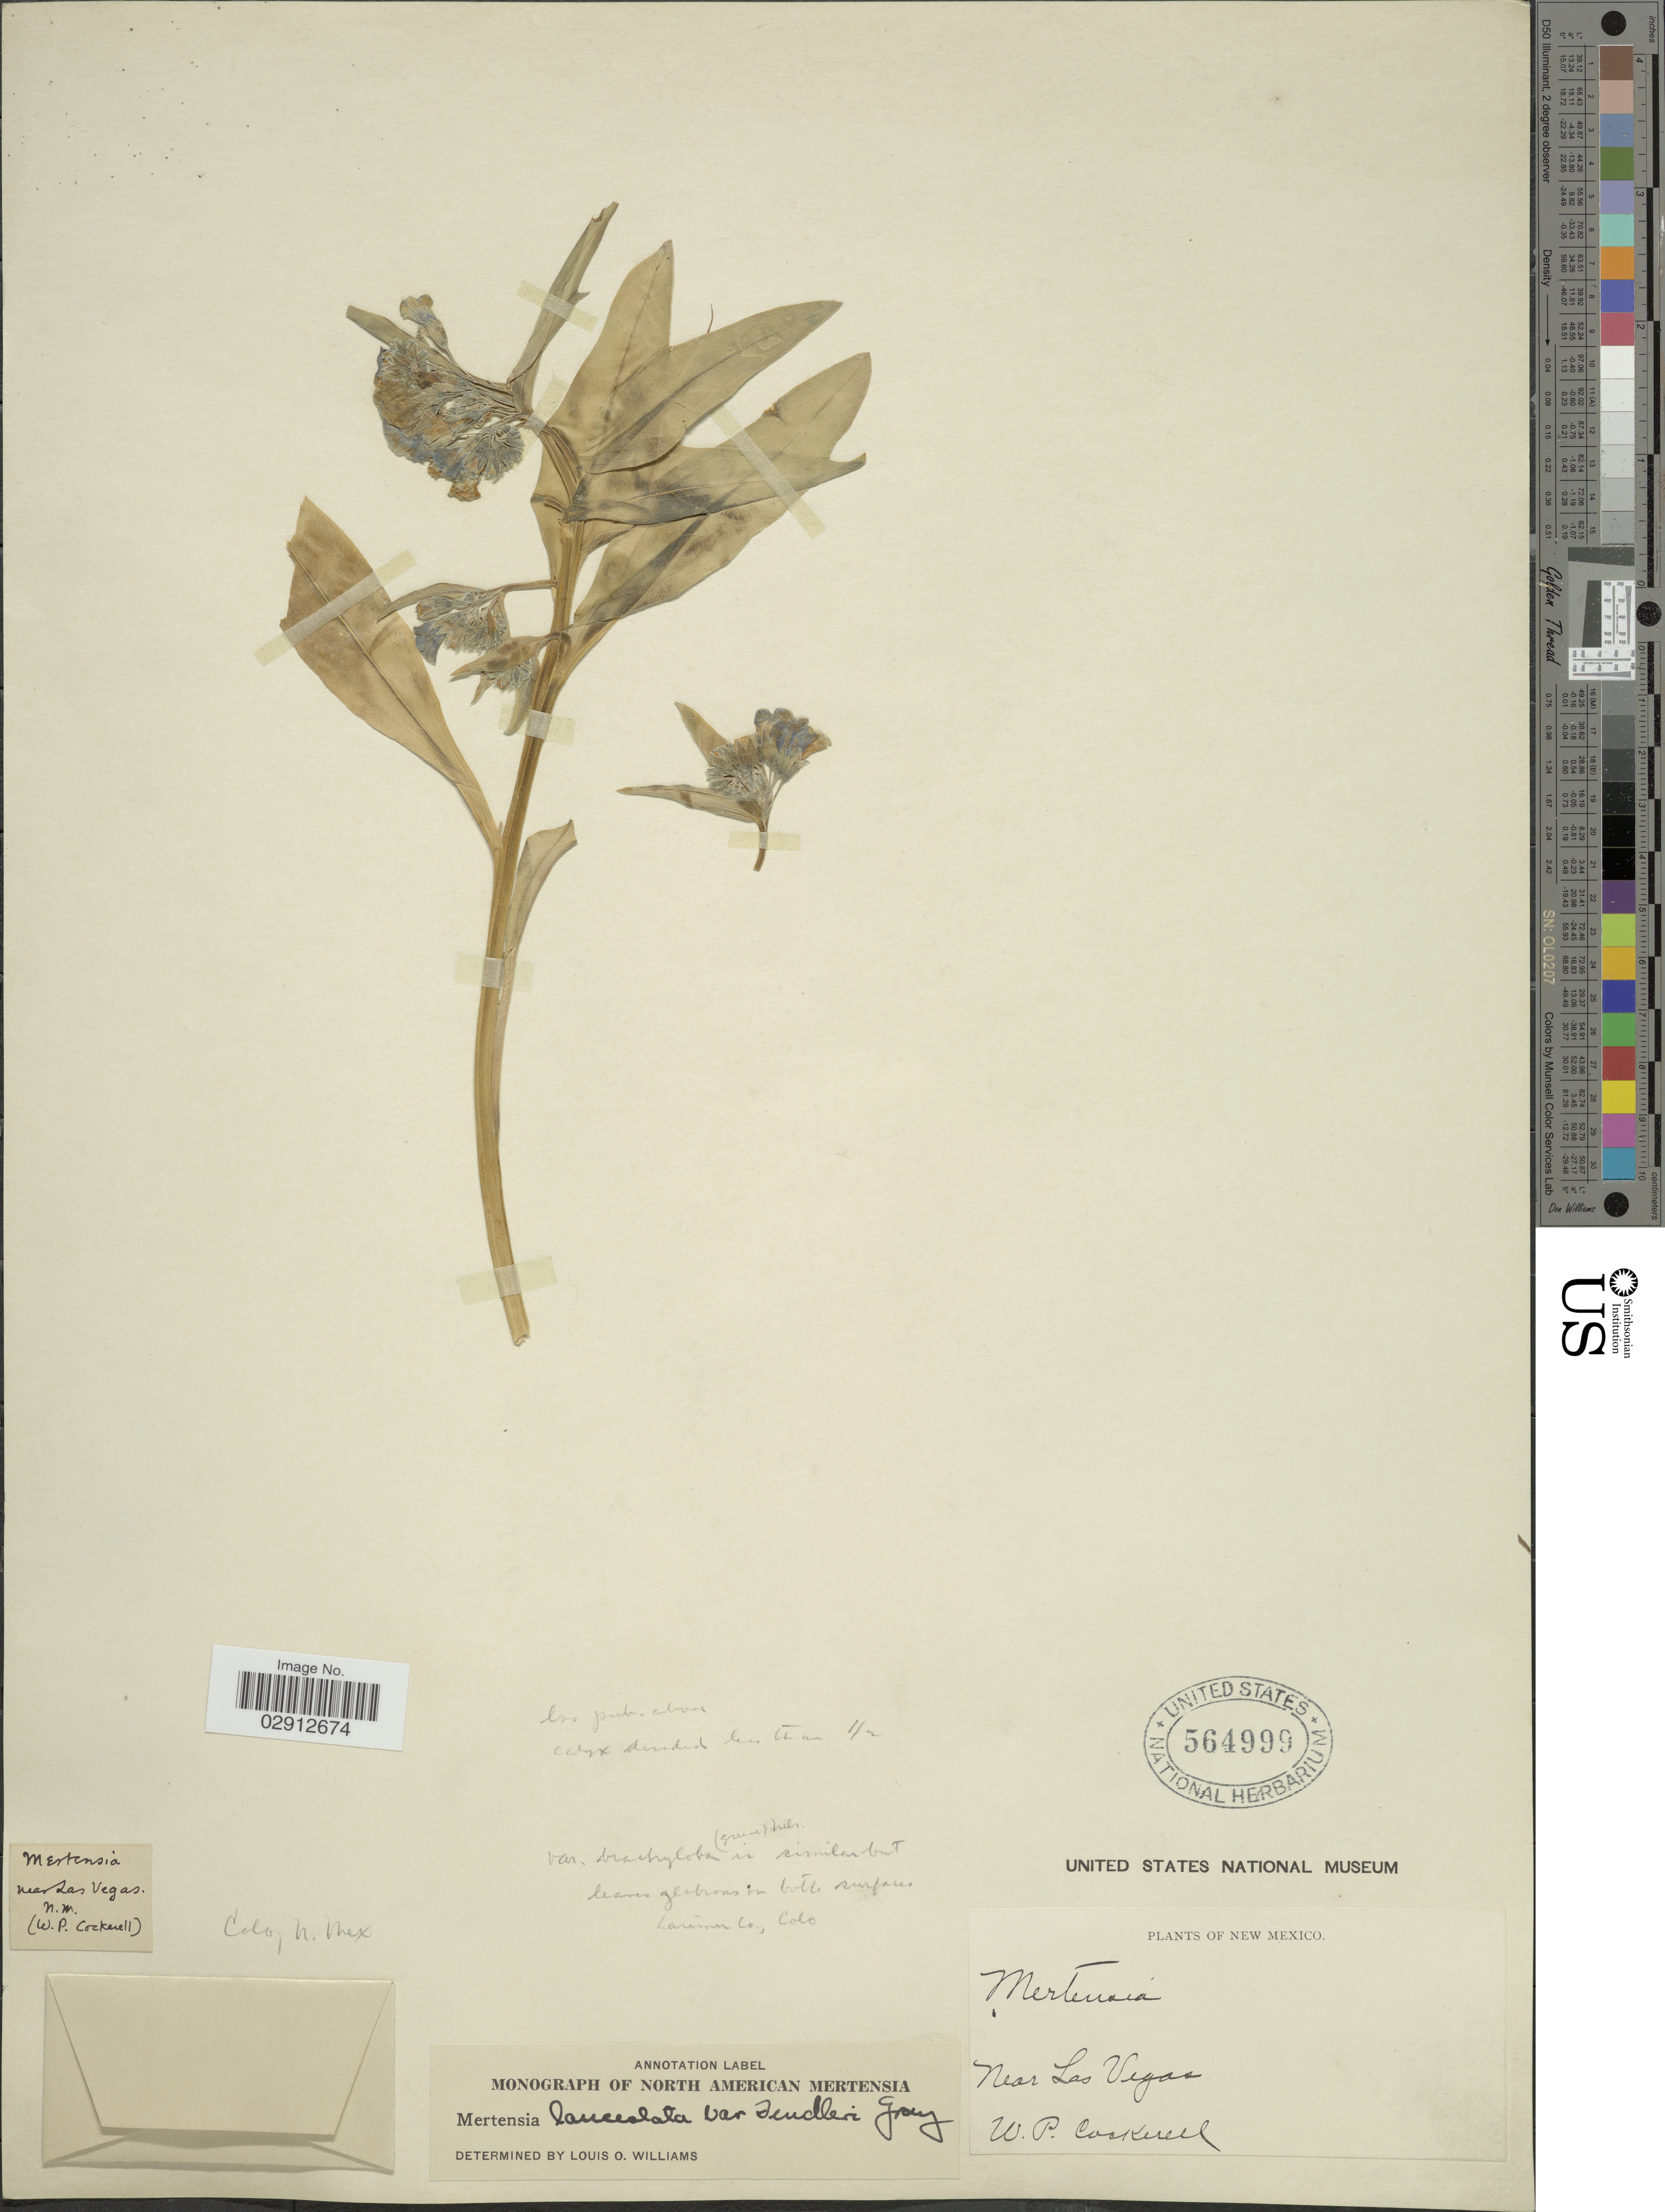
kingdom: Plantae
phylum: Tracheophyta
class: Magnoliopsida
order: Boraginales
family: Boraginaceae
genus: Mertensia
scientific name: Mertensia lanceolata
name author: (Pursh) DC. ex A. DC.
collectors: W. Cockerell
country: United States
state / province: New Mexico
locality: Near Las Vegas.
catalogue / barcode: US 564999